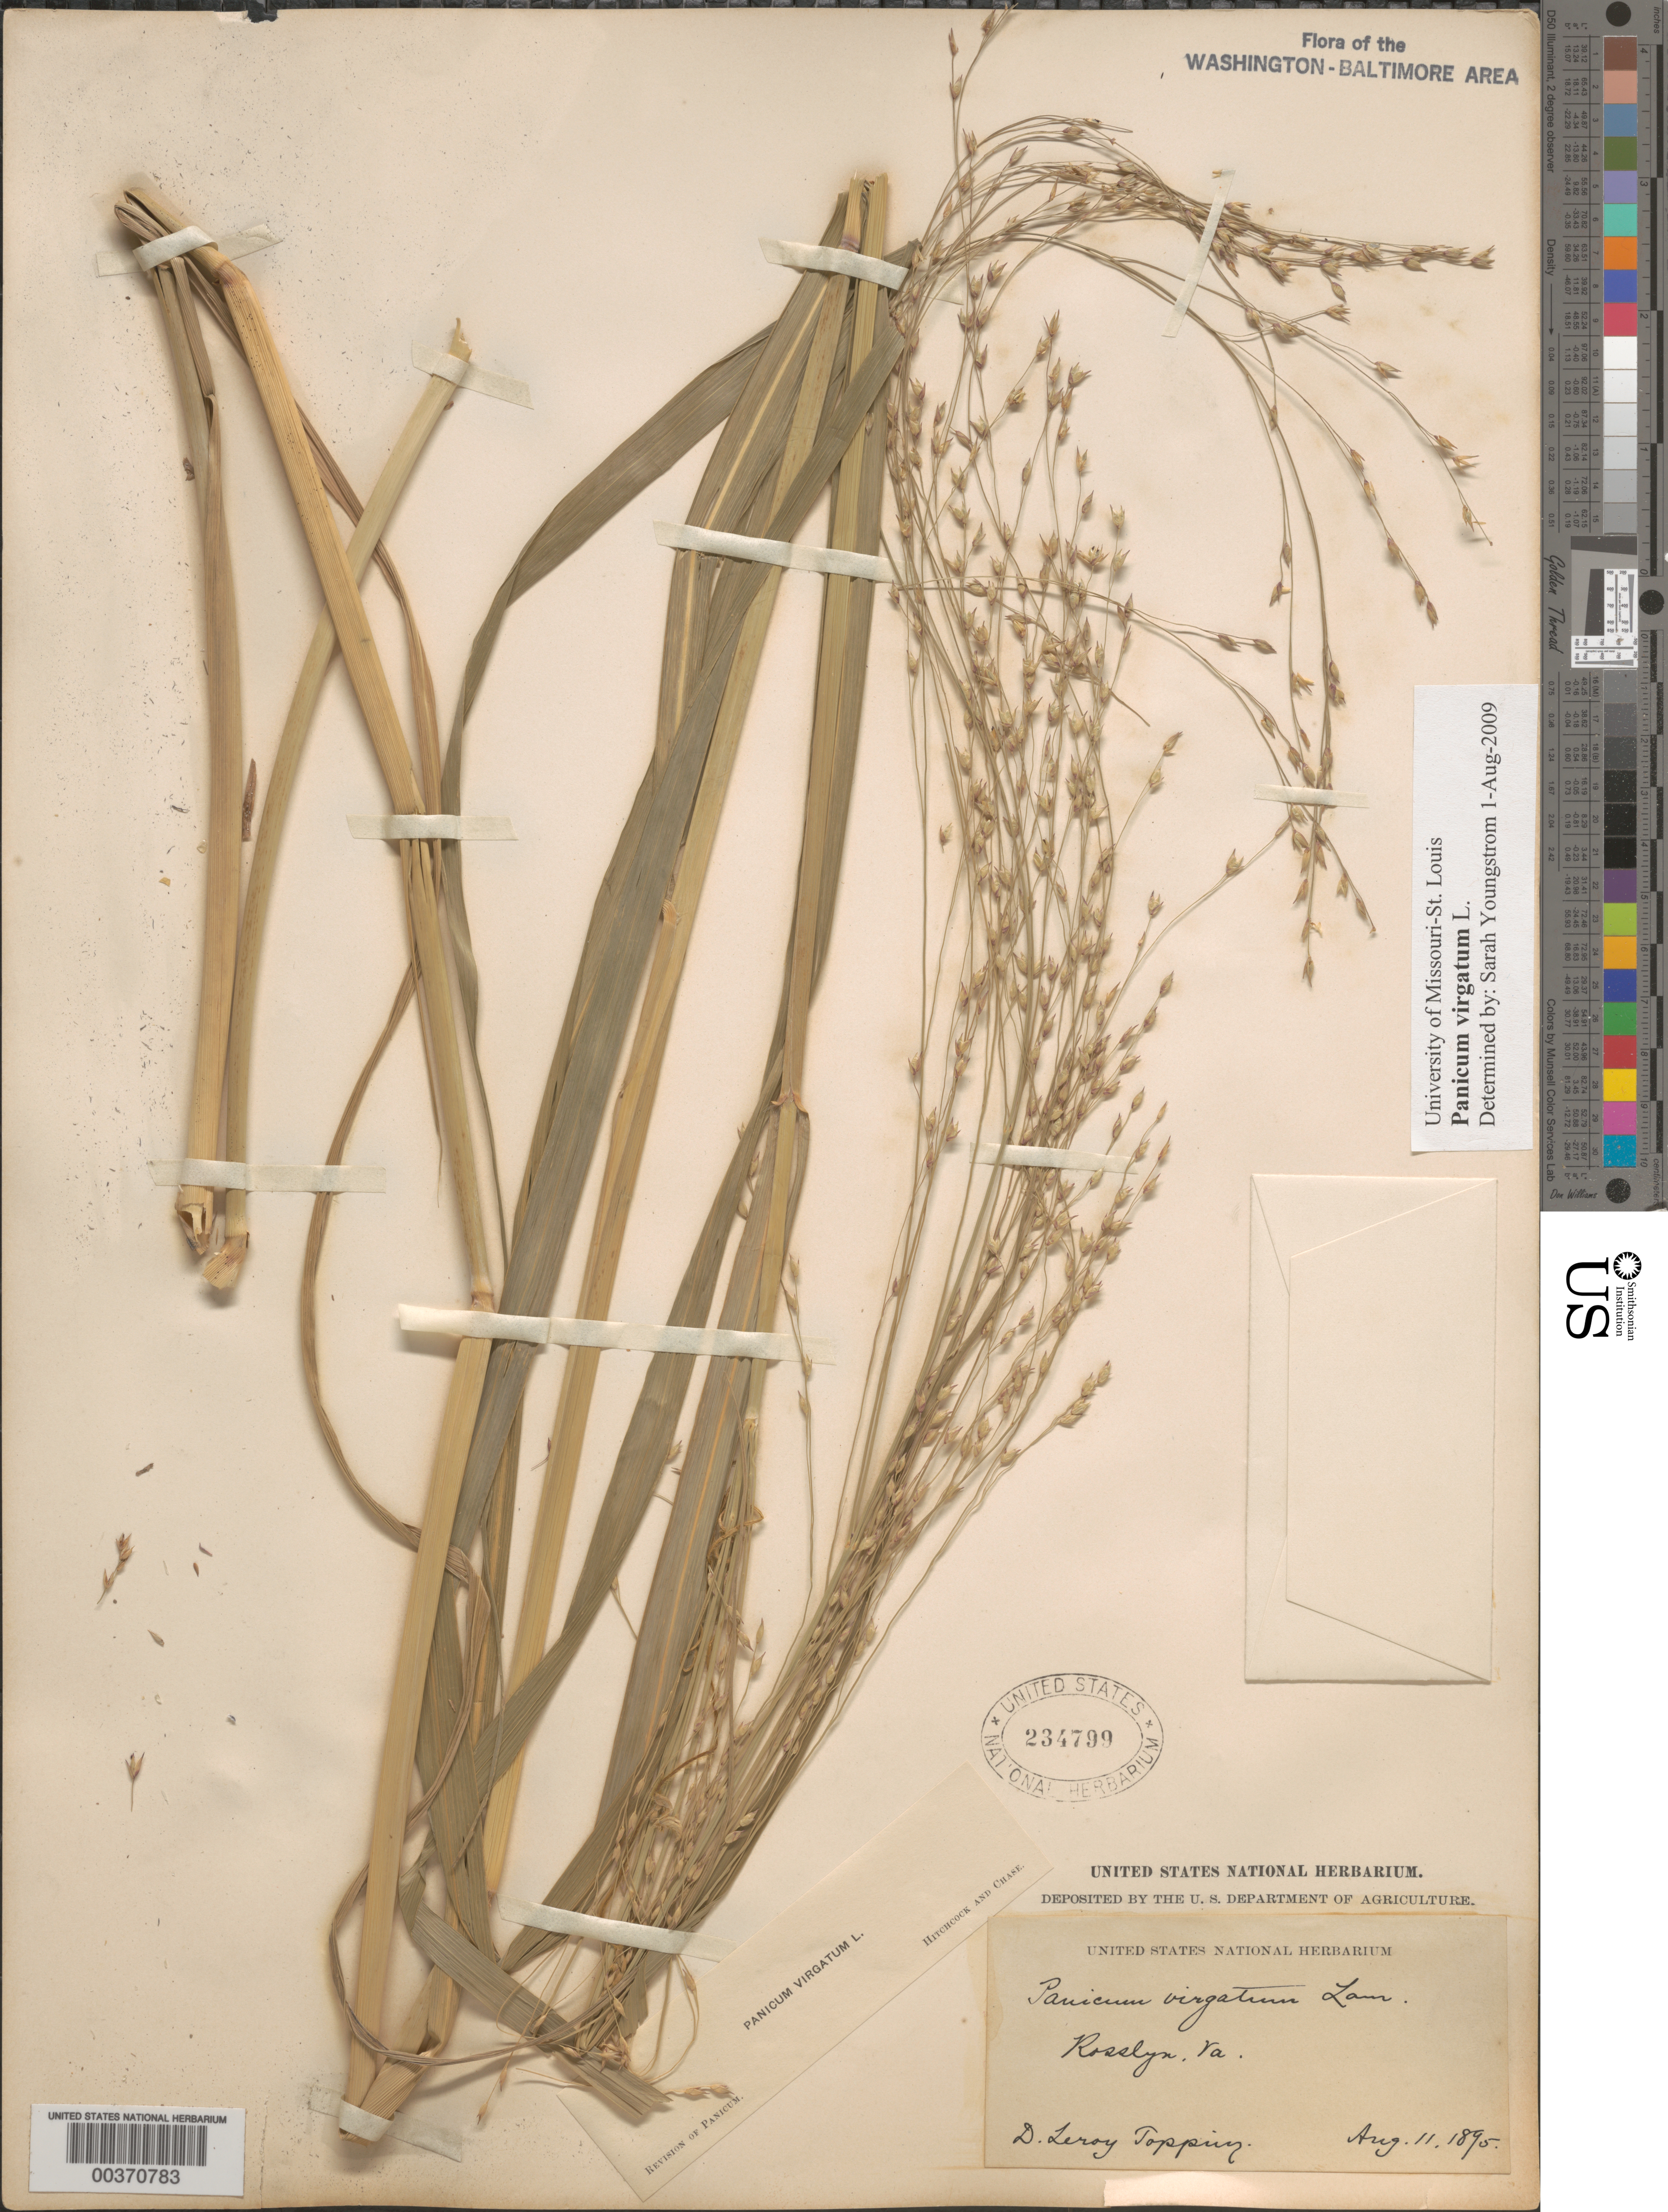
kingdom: Plantae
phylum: Tracheophyta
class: Liliopsida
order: Poales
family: Poaceae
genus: Panicum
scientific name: Panicum virgatum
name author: L.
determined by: Hitchcock, A. S.; Chase, [M.] A.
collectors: D. L. Topping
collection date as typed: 11 Aug 1895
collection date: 1895-08-11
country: United States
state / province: Virginia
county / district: Arlington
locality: Rosslyn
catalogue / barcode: US 234799